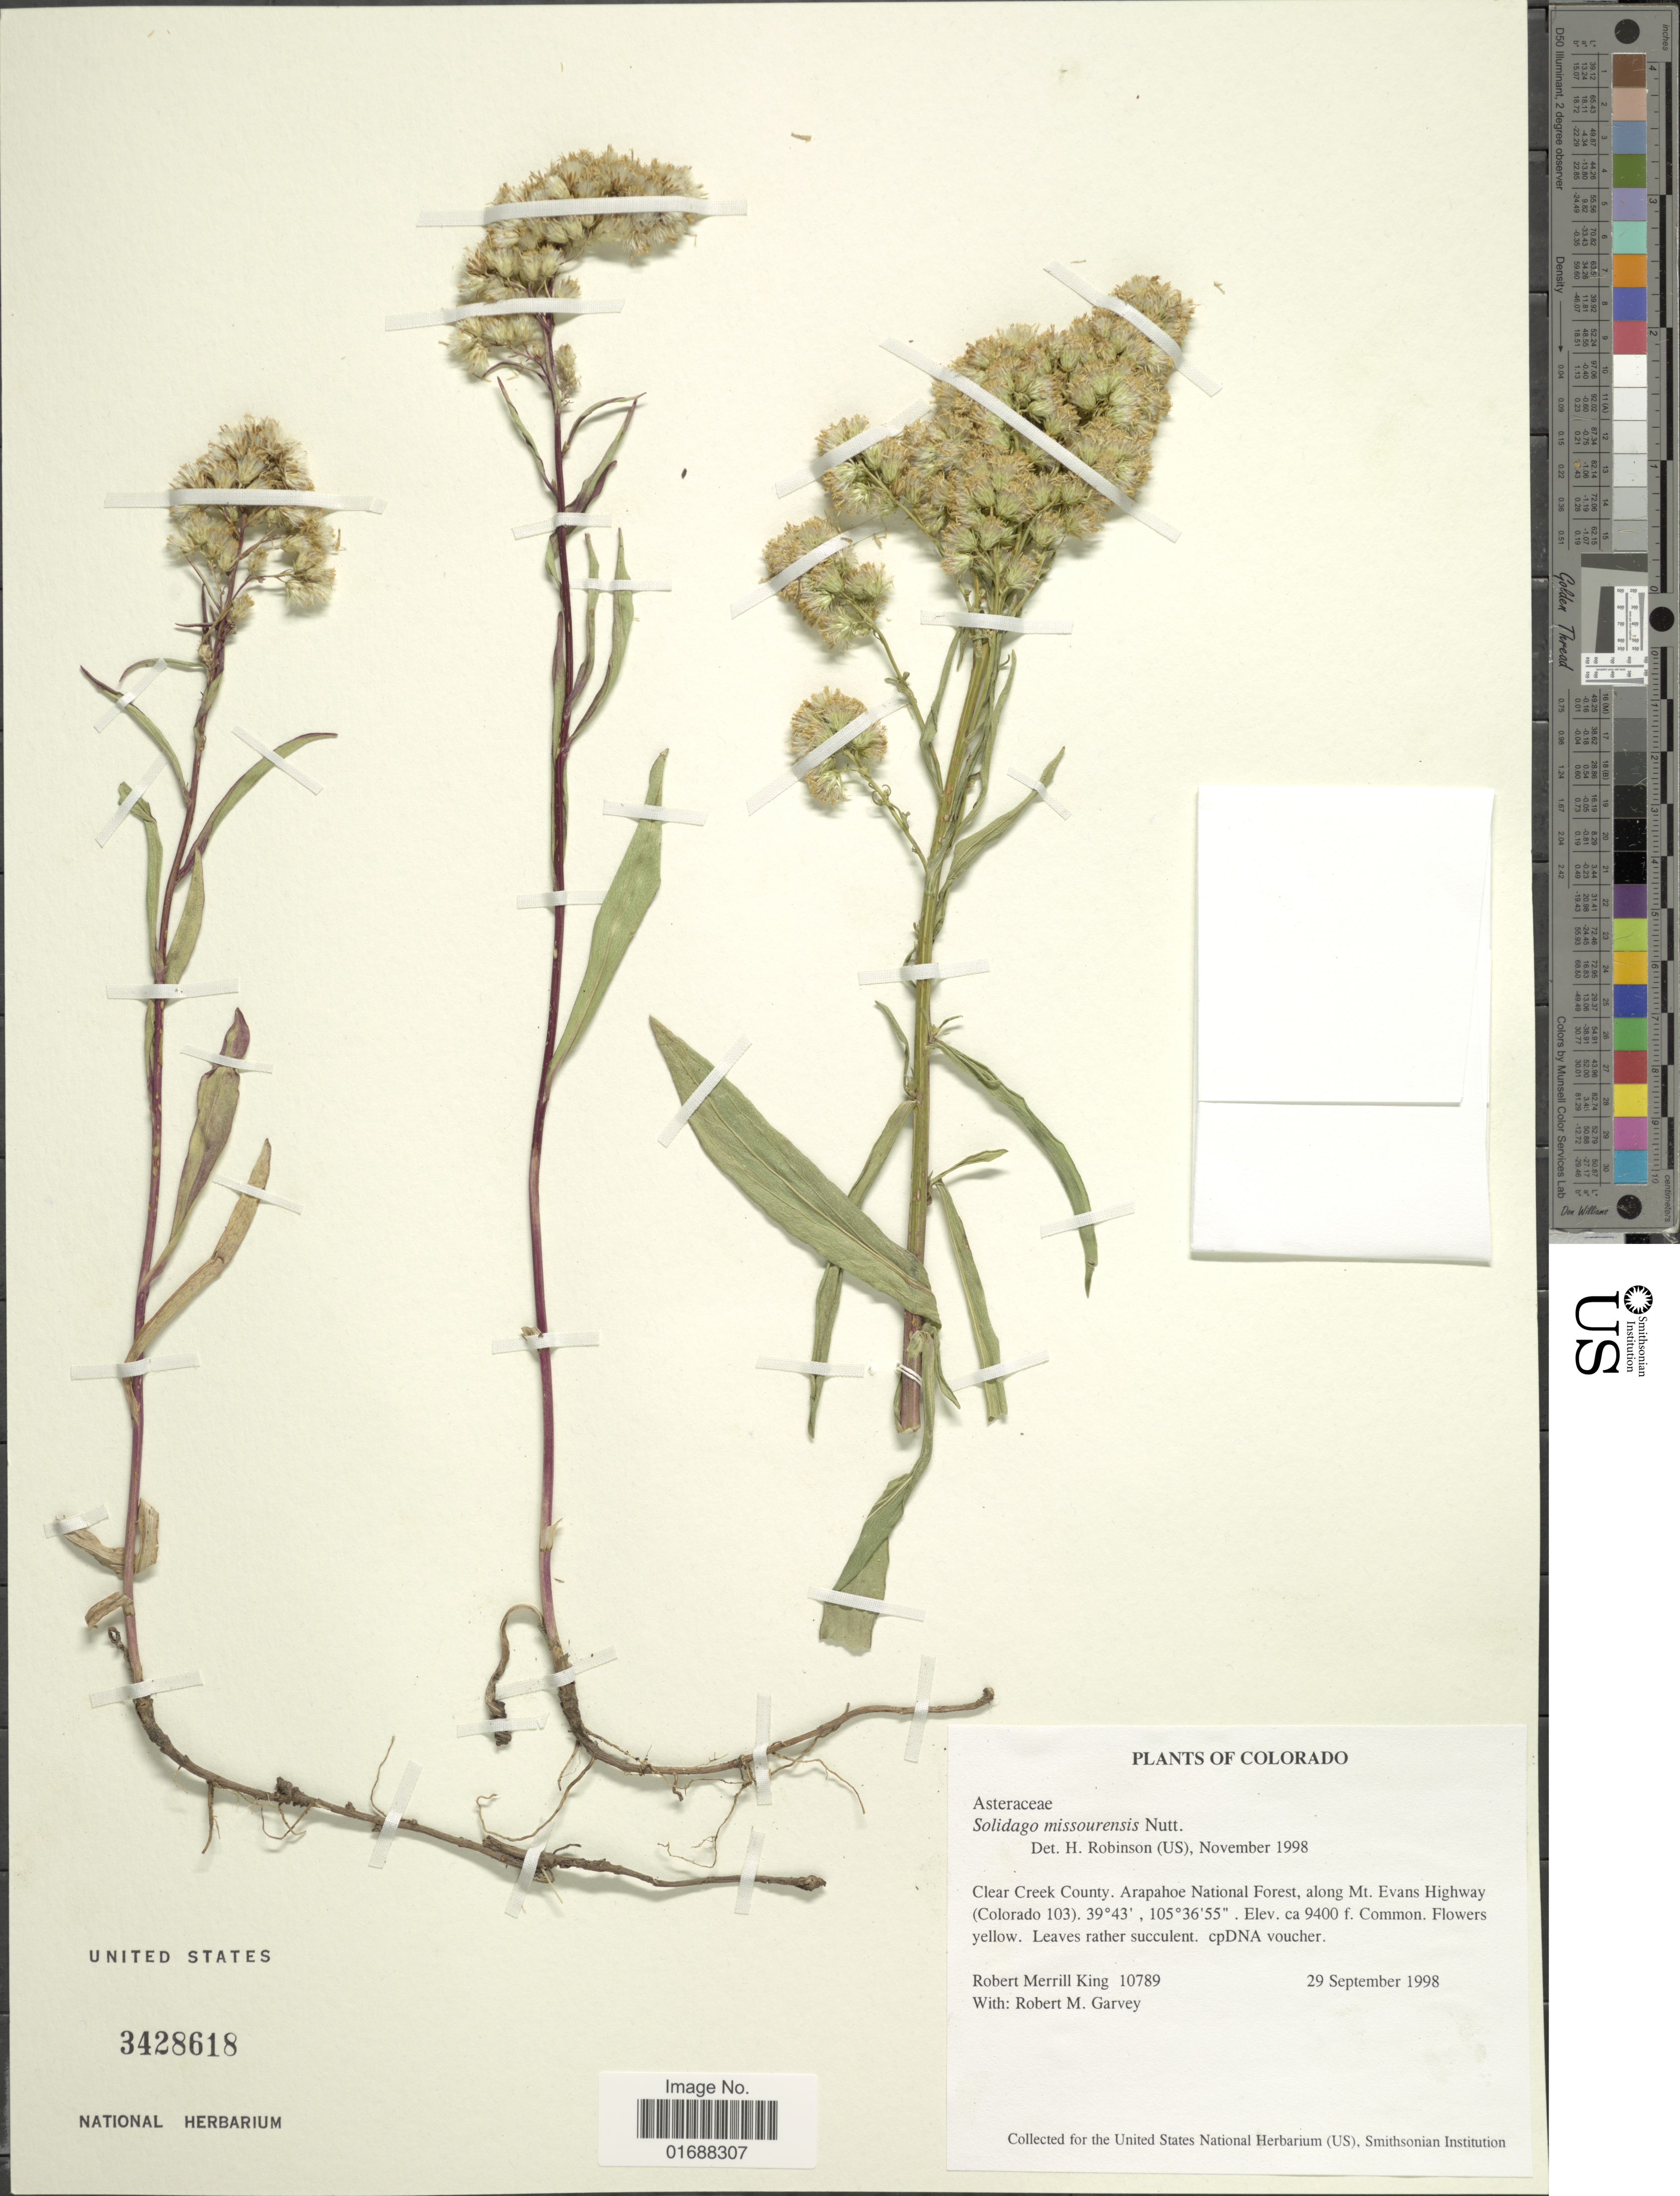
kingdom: Plantae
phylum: Tracheophyta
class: Magnoliopsida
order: Asterales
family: Asteraceae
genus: Solidago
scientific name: Solidago missouriensis var. missouriensis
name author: Nutt.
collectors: R. M. King & R. Garvey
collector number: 10789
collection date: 1998-09-29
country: United States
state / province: Colorado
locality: Clear Creek County, Arapahoe National Forest, along Mt. Evans Highway (Colorado 103).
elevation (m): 2865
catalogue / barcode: US 3428618